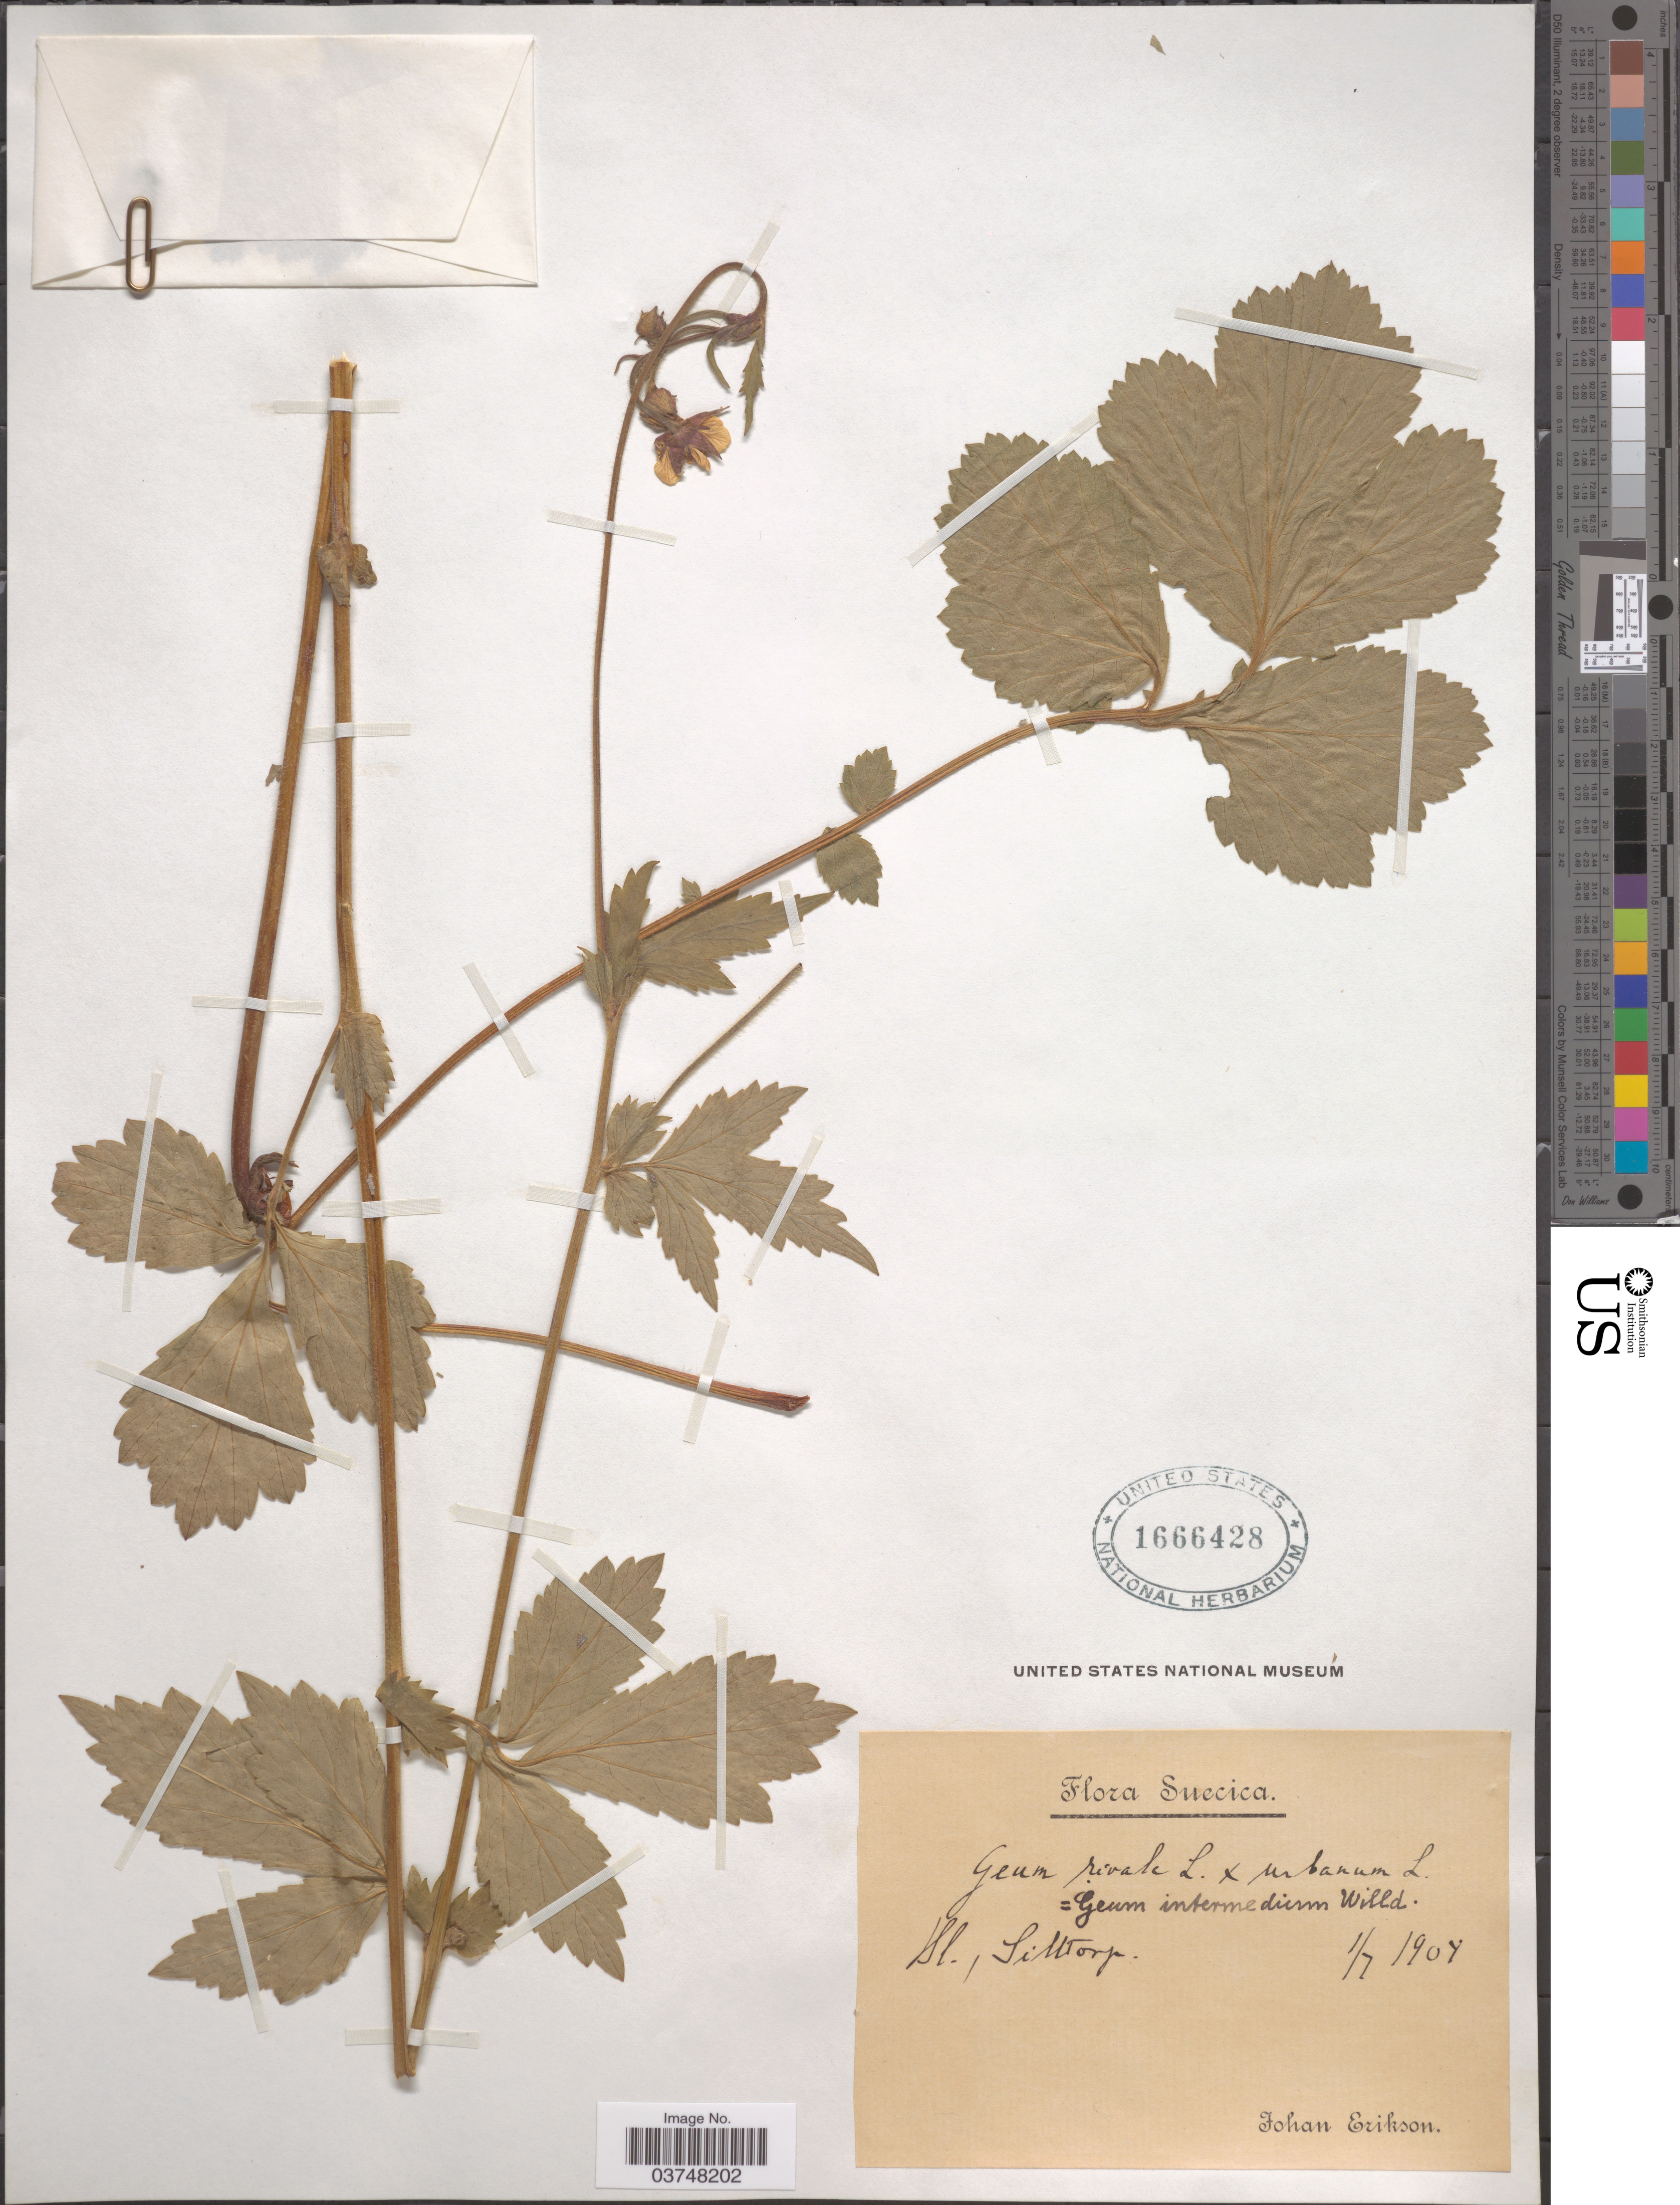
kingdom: Plantae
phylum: Tracheophyta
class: Magnoliopsida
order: Rosales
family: Rosaceae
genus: Geum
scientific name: Geum intermedium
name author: Besser ex M. Bieb.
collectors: J. Erikson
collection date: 1904-07-01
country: Sweden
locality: Suecica. Sl., Silltorp.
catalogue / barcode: US 1666428